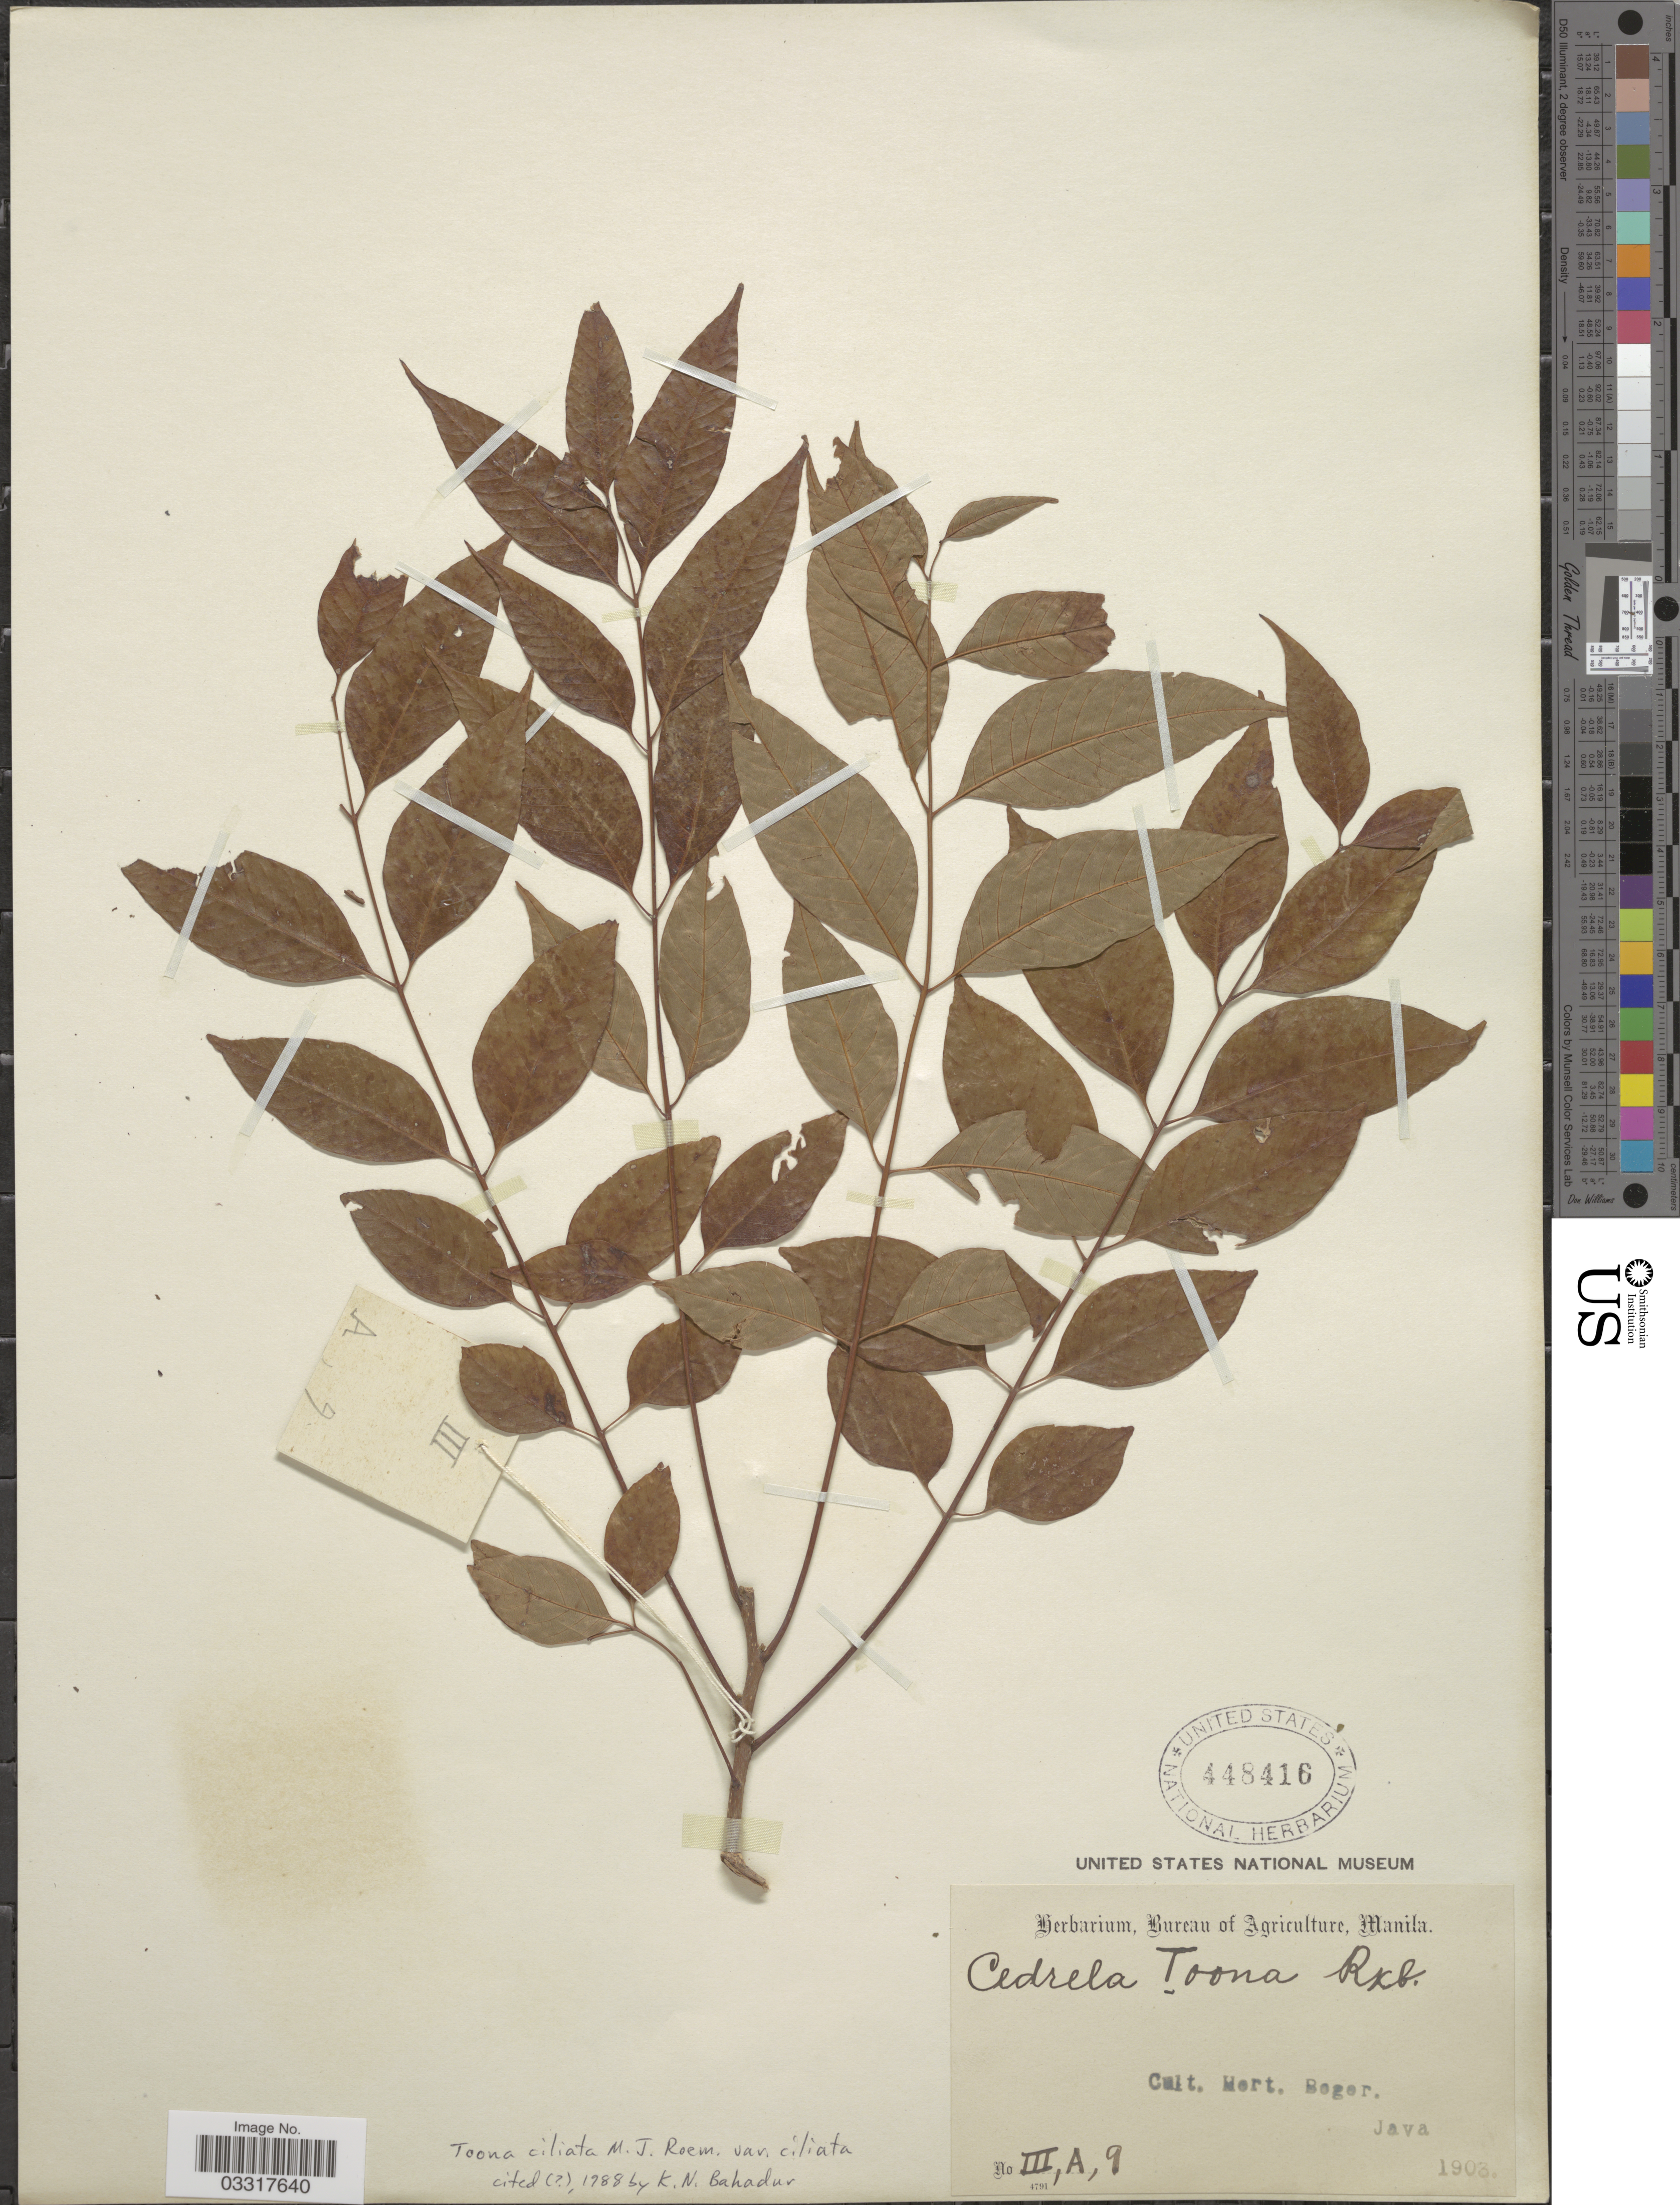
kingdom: Plantae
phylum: Tracheophyta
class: Magnoliopsida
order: Sapindales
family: Meliaceae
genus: Toona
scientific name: Toona ciliata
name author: M. Roem.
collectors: Ex herb. Bureau of Agriculture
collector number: III,A, 9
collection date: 1903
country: Indonesia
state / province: Java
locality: Cult. Hort. Bogor.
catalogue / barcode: US 448416